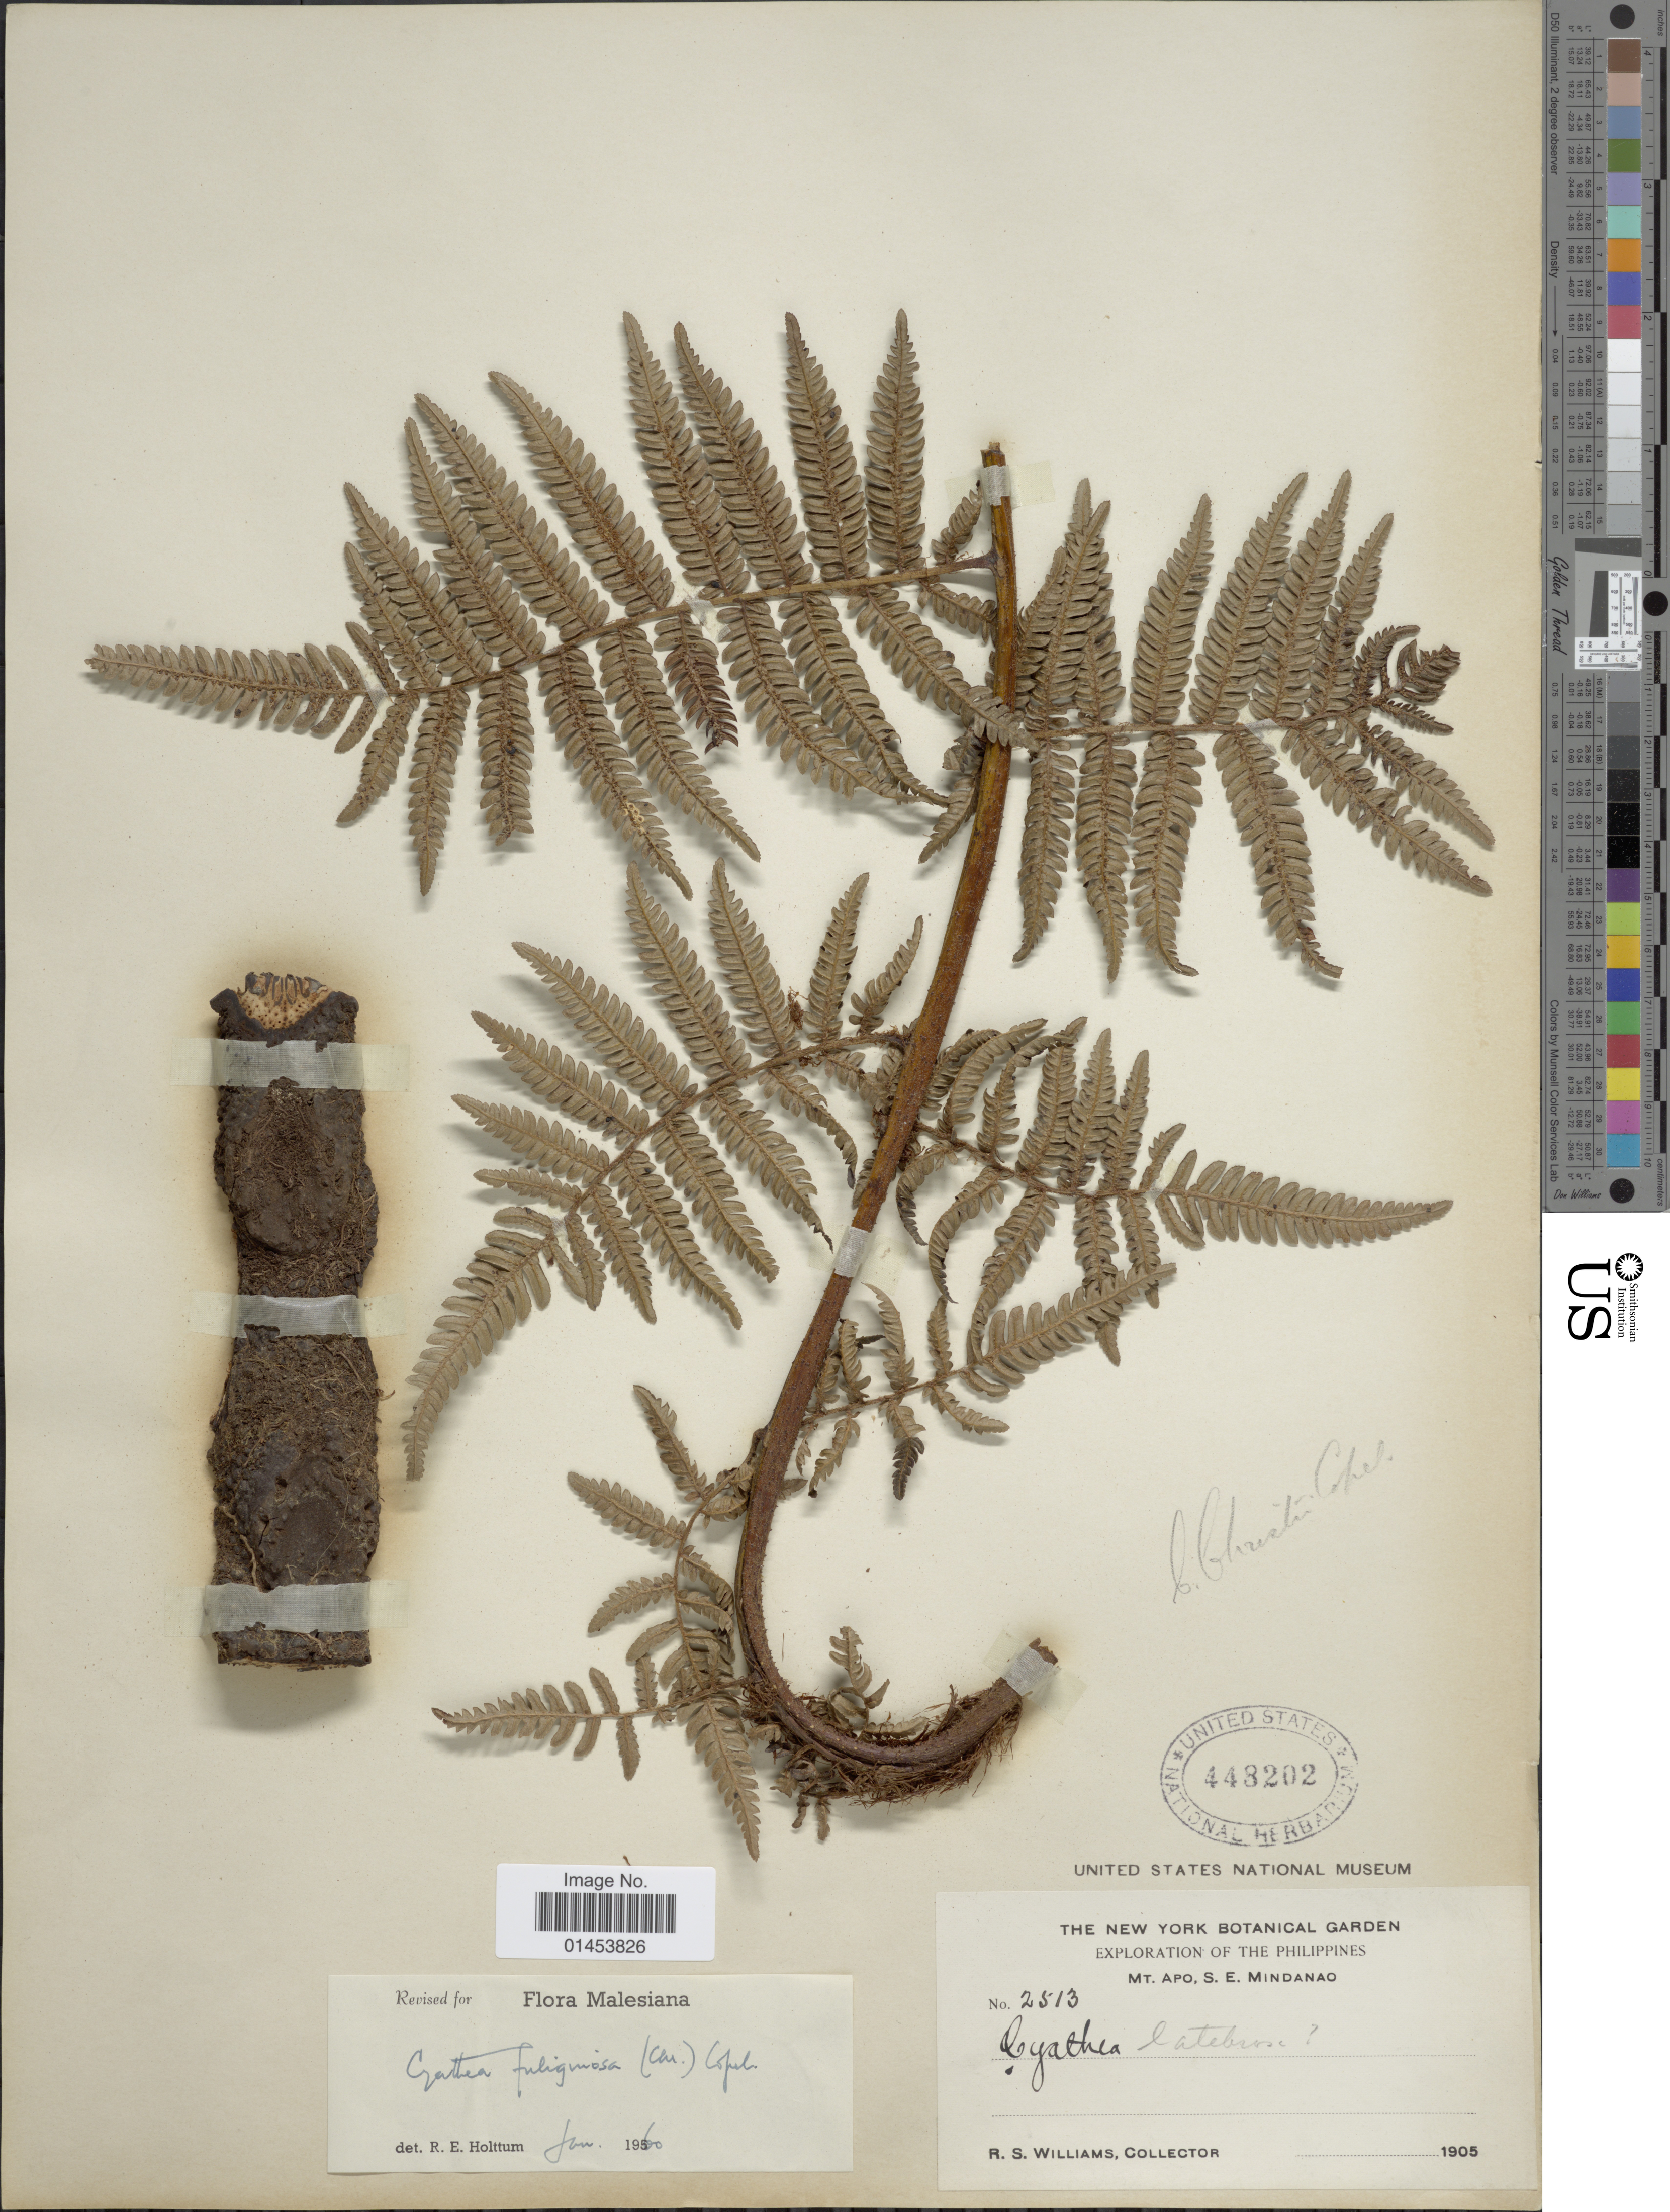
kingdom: Plantae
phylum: Tracheophyta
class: Polypodiopsida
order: Cyatheales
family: Cyatheaceae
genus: Cyathea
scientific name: Cyathea fuliginosa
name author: (Christ) Copel.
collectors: R. S. Williams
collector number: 2513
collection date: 1905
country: Philippines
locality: Mt. Apo. S.E. Mindanao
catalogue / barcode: US 448202